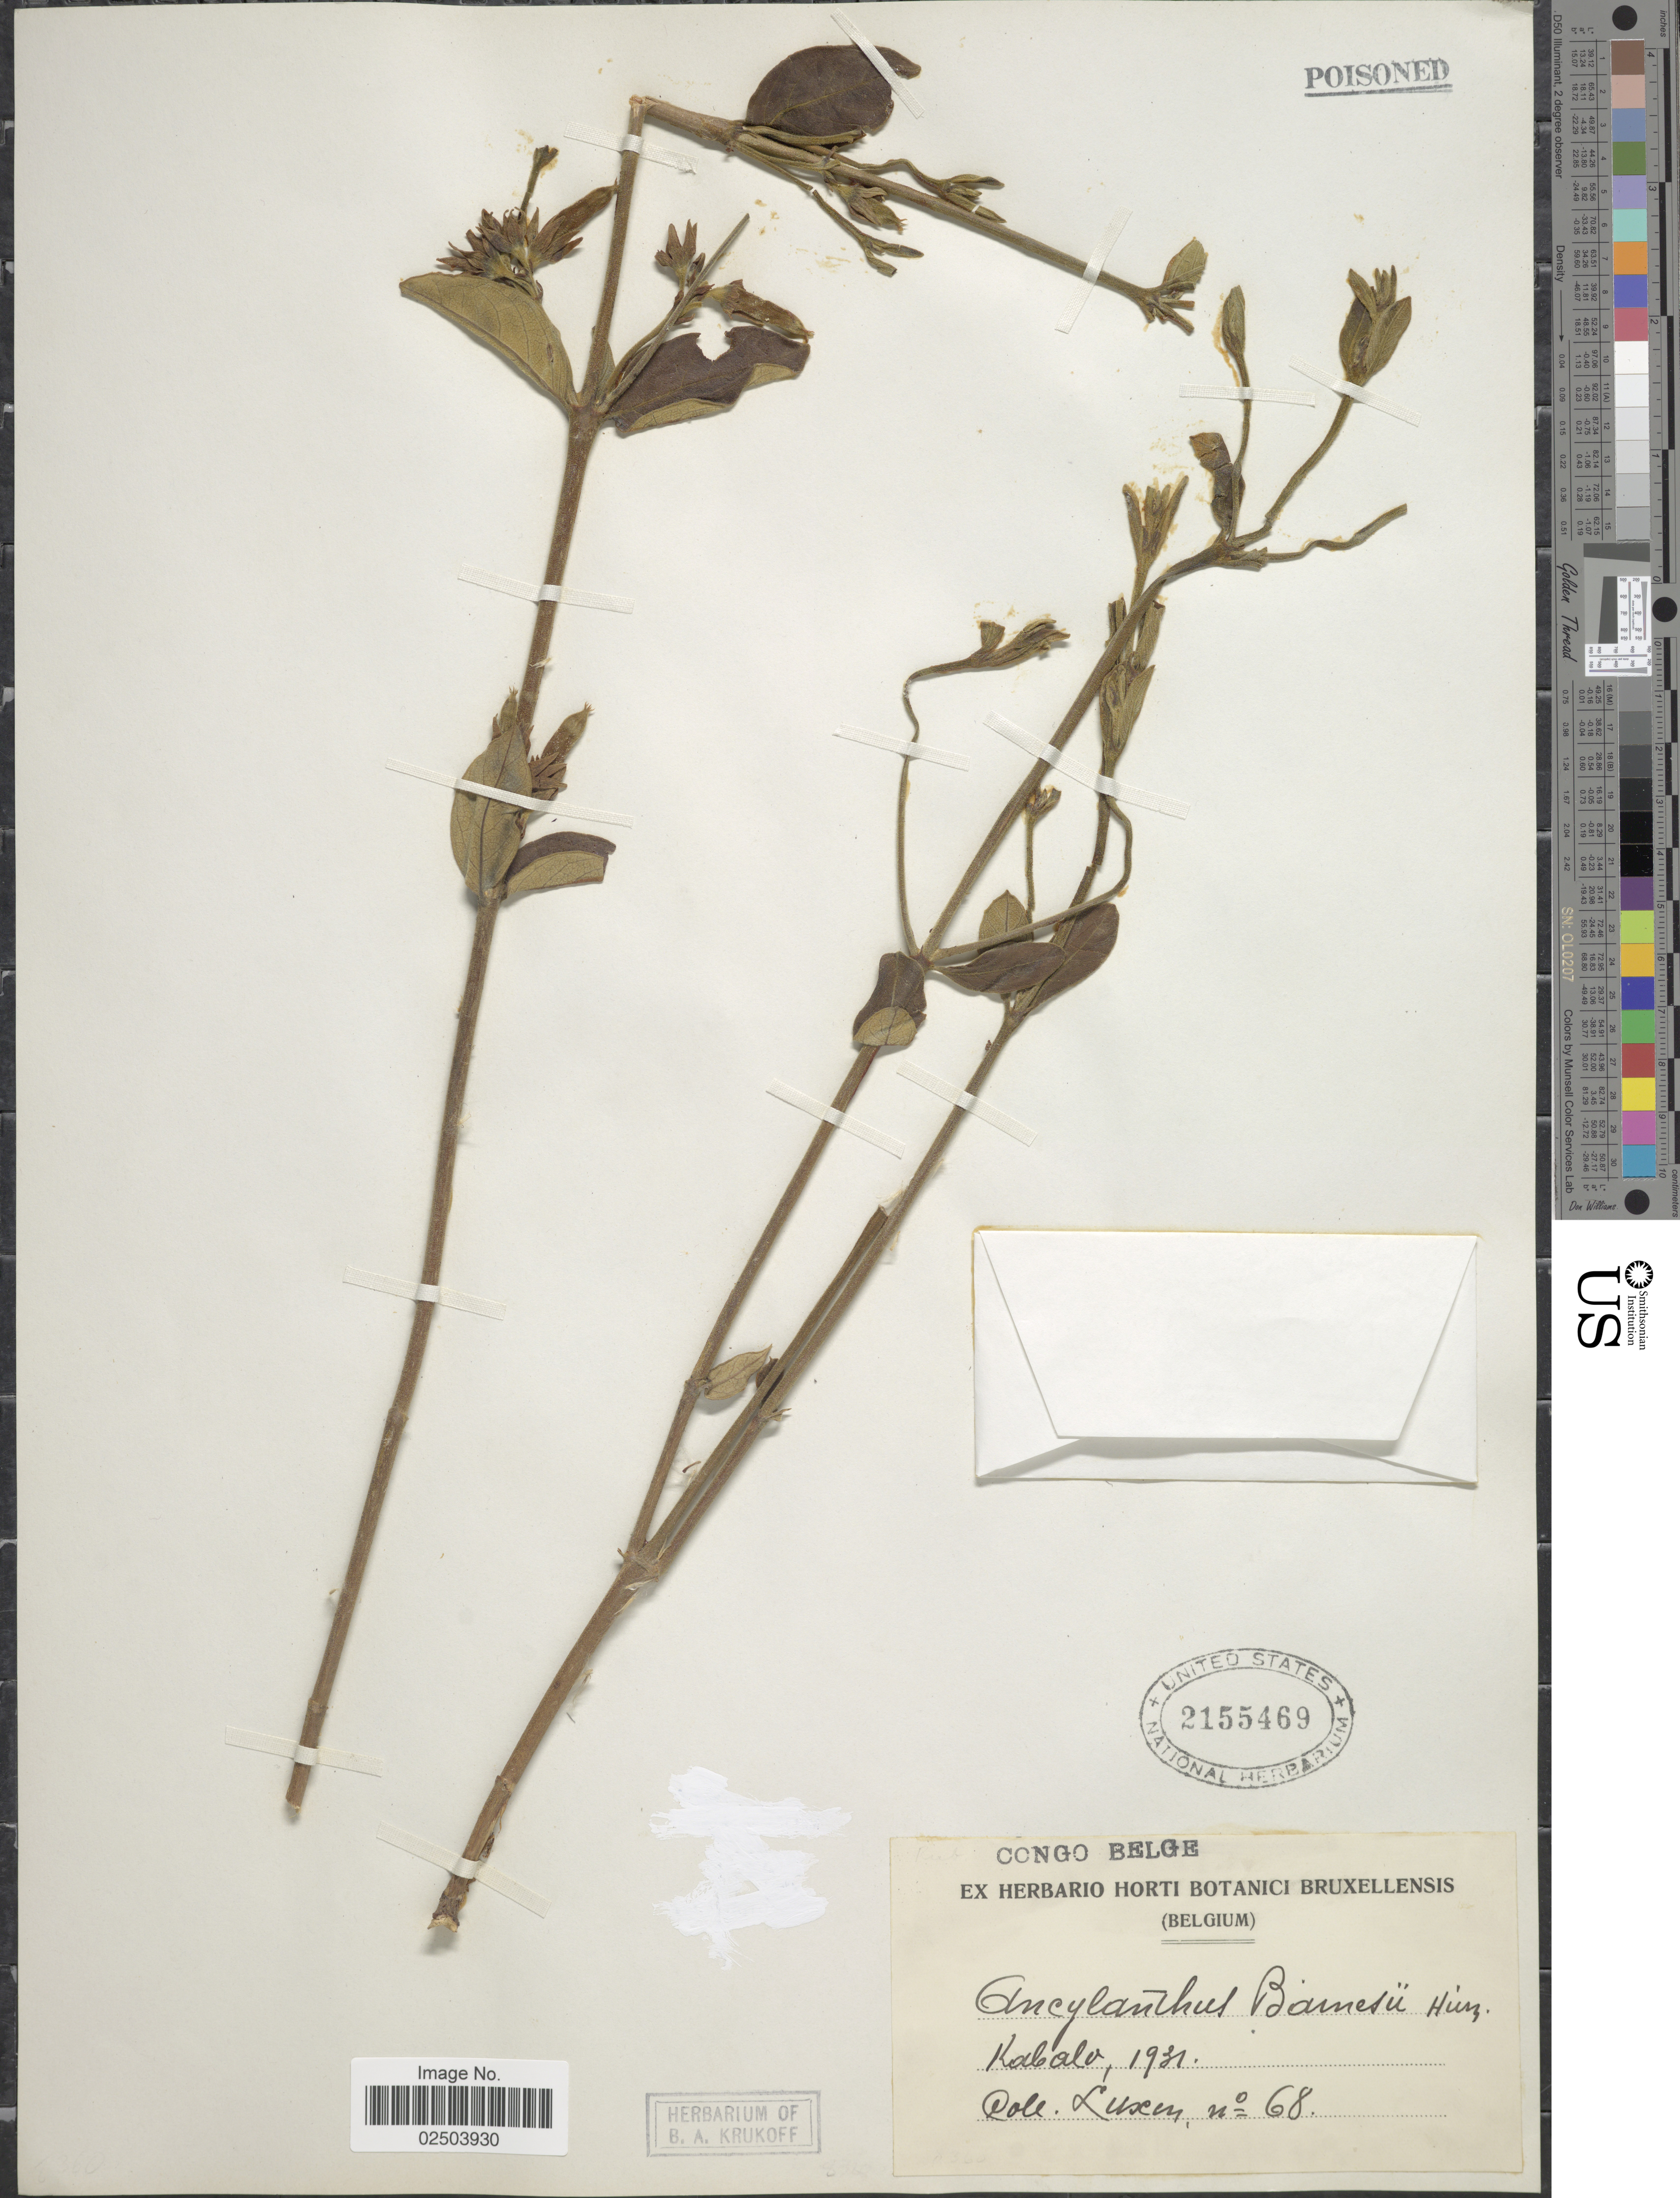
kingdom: Plantae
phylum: Tracheophyta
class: Magnoliopsida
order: Gentianales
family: Rubiaceae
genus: Vangueria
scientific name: Vangueria fulgida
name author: (Welw. ex Hiern) Goyder & N.M.J. Davies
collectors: Luxen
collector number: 68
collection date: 1931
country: Congo, Democratic Republic of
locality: Congo Belge. Kabalo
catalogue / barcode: US 2155469